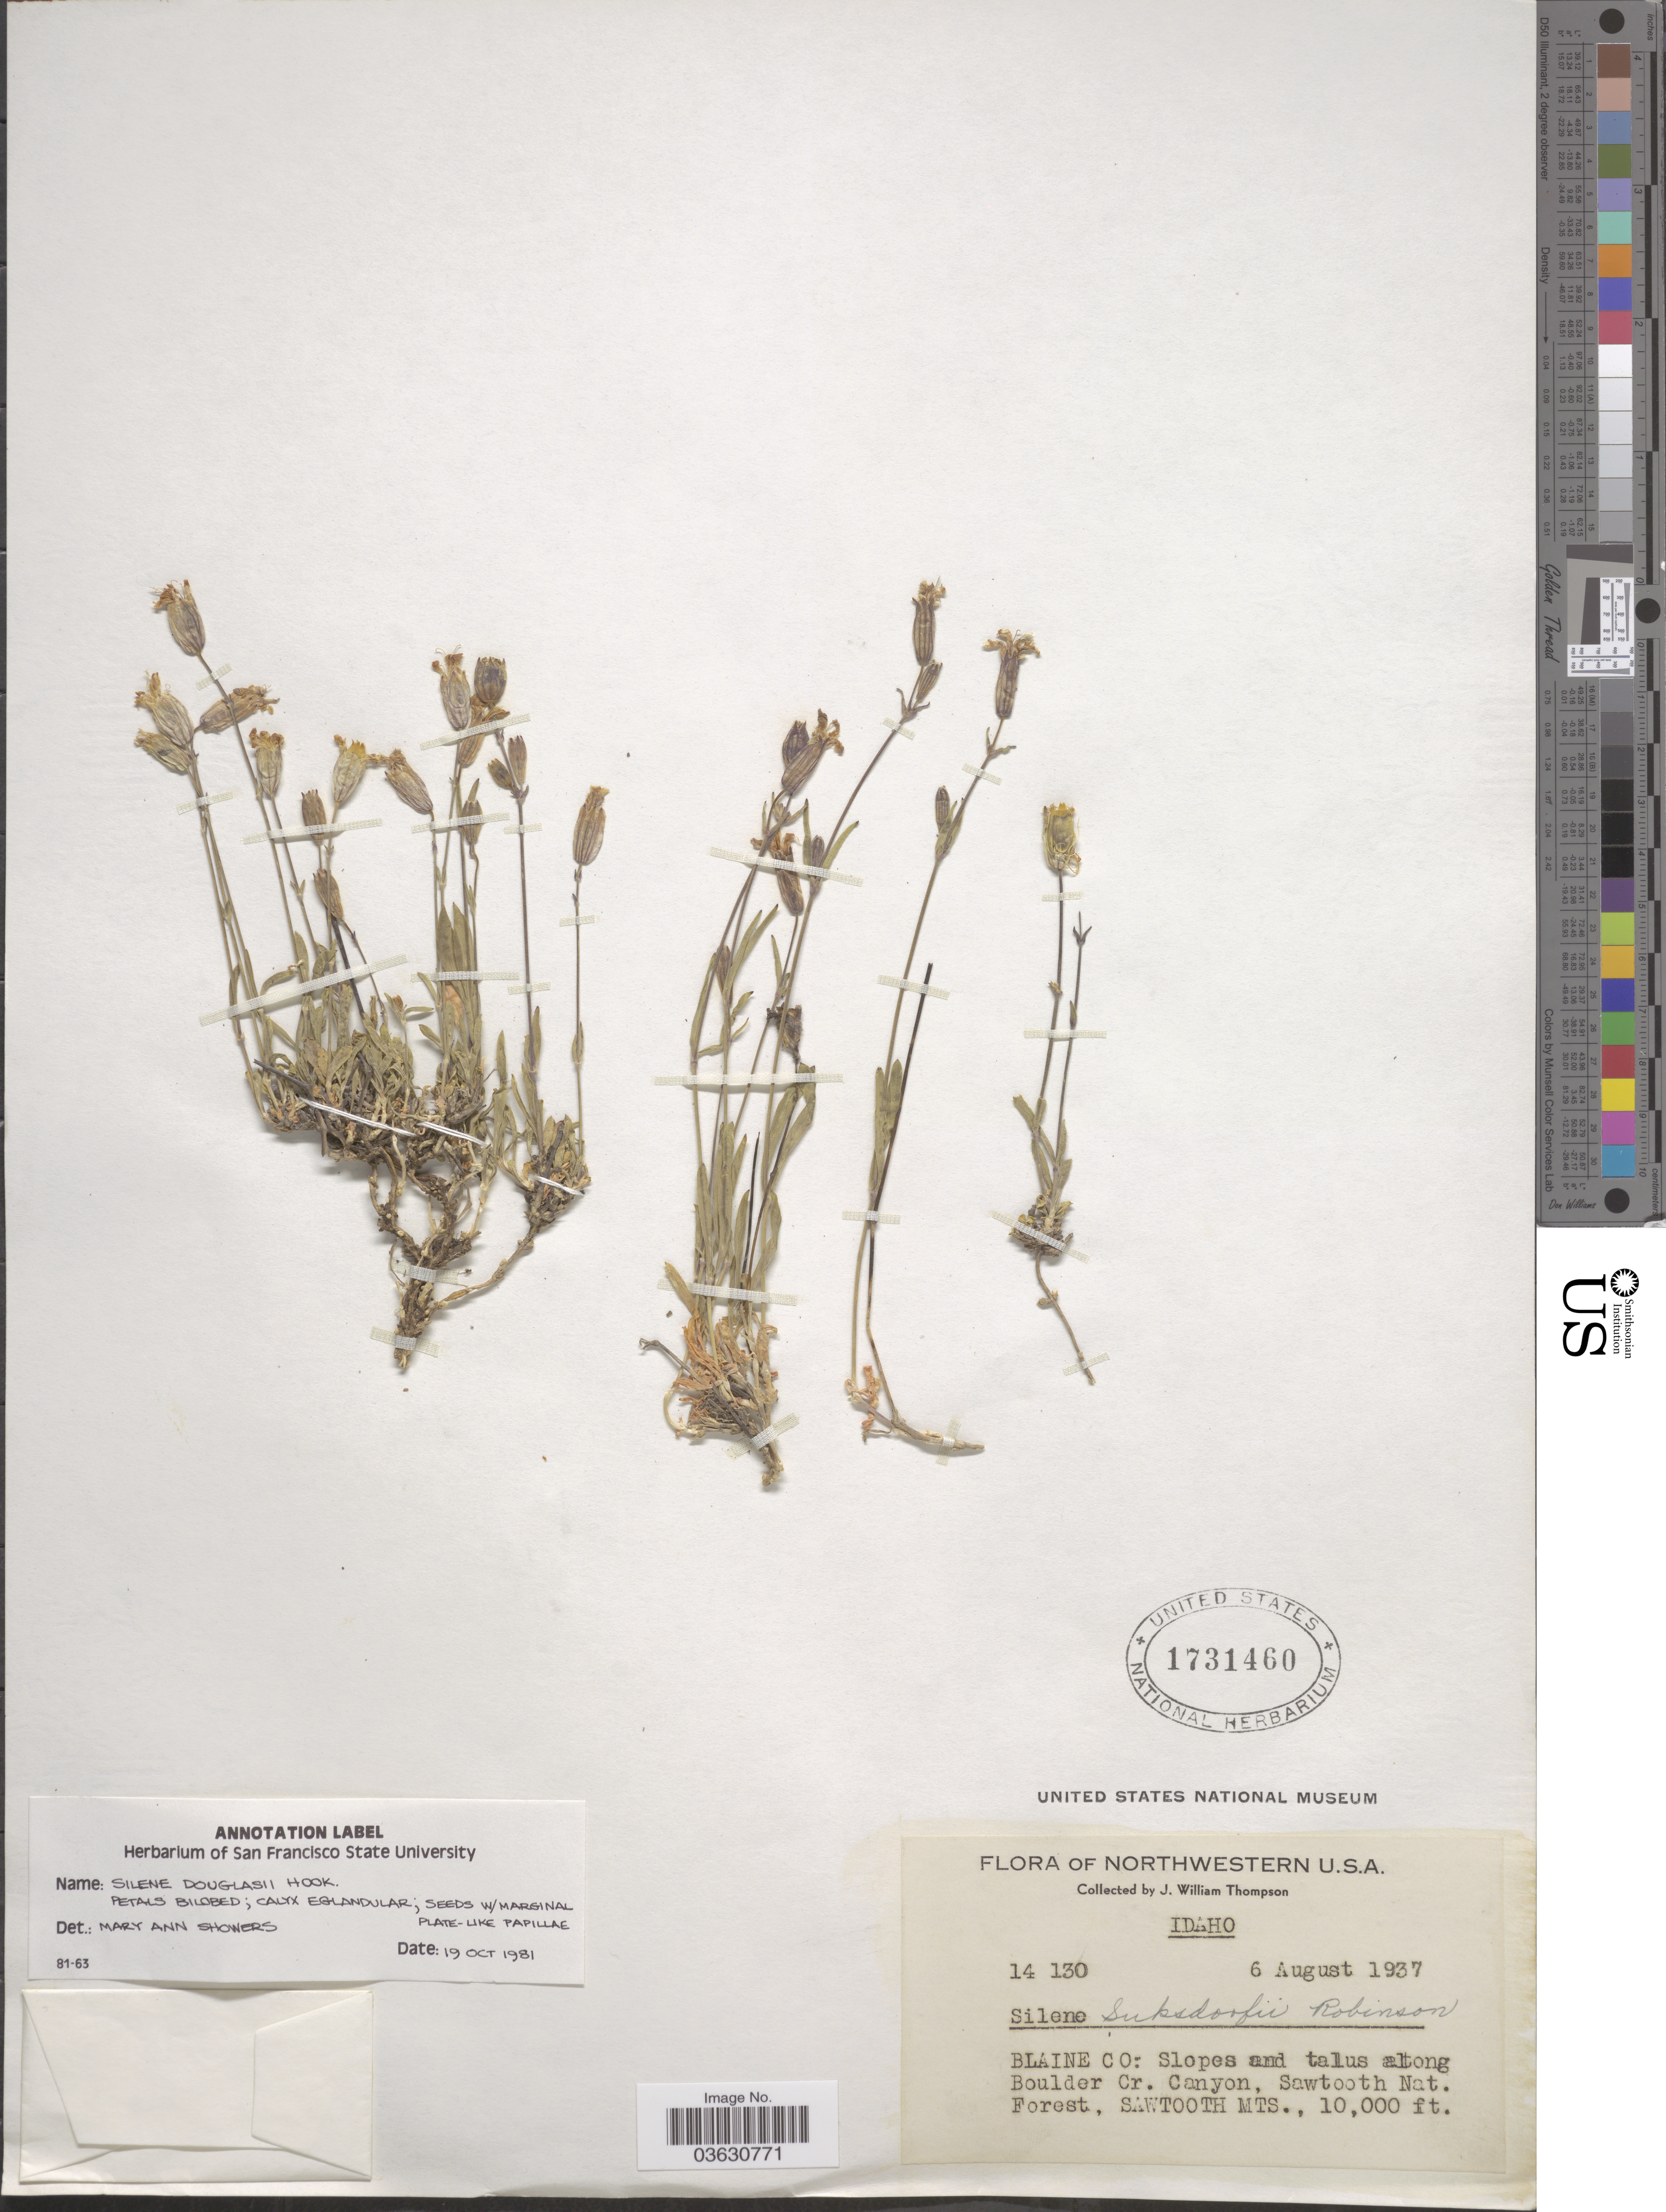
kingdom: Plantae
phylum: Tracheophyta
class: Magnoliopsida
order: Caryophyllales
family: Caryophyllaceae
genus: Silene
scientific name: Silene douglasii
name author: Hook.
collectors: J. W. Thompson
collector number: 14130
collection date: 1937-08-06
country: United States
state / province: Idaho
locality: Northwestern U.S.A. Blaine Co: Slopes and talus along Boulder Cr. Canyon, Sawtooth Nat. Forest, Sawtooth Mts.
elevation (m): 3048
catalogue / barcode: US 1731460